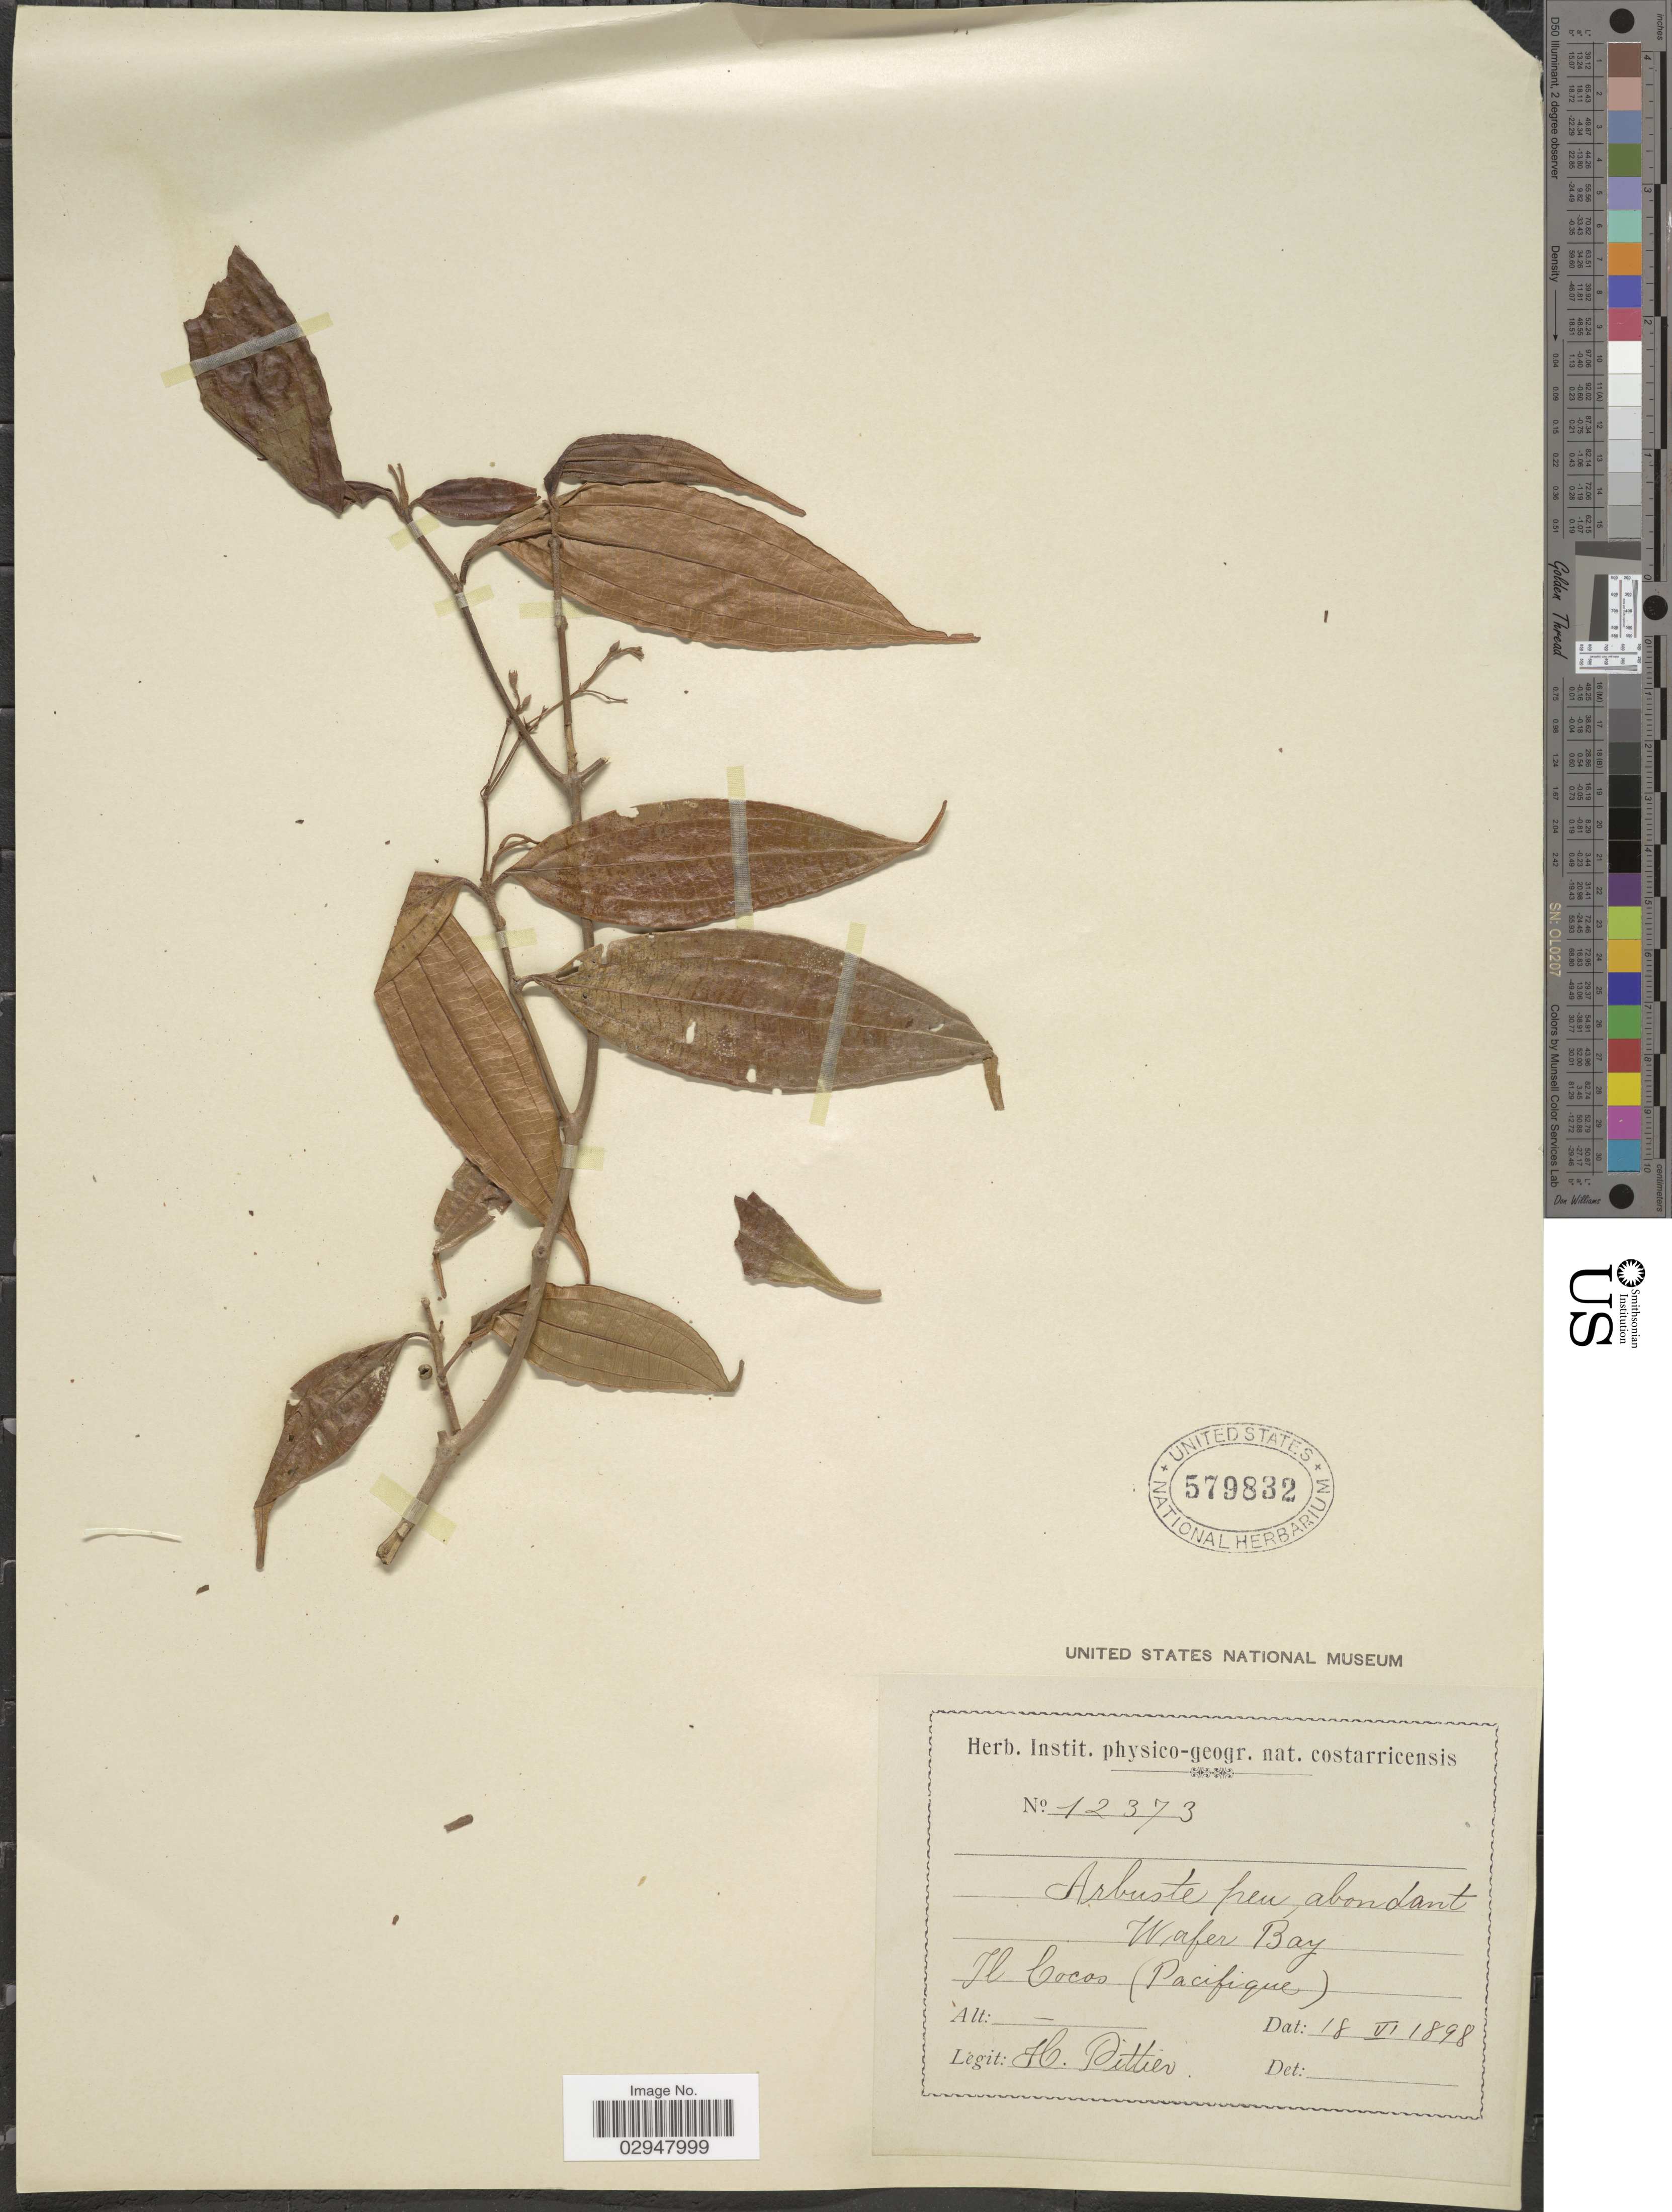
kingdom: Plantae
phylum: Tracheophyta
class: Magnoliopsida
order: Myrtales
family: Melastomataceae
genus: Clidemia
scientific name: Clidemia ombrophila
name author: Gleason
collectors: H. F. Pittier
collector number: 12373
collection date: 1898-06-18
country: Costa Rica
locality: Wafer Bay, Il Cocos (Pacifique).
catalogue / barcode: US 579832